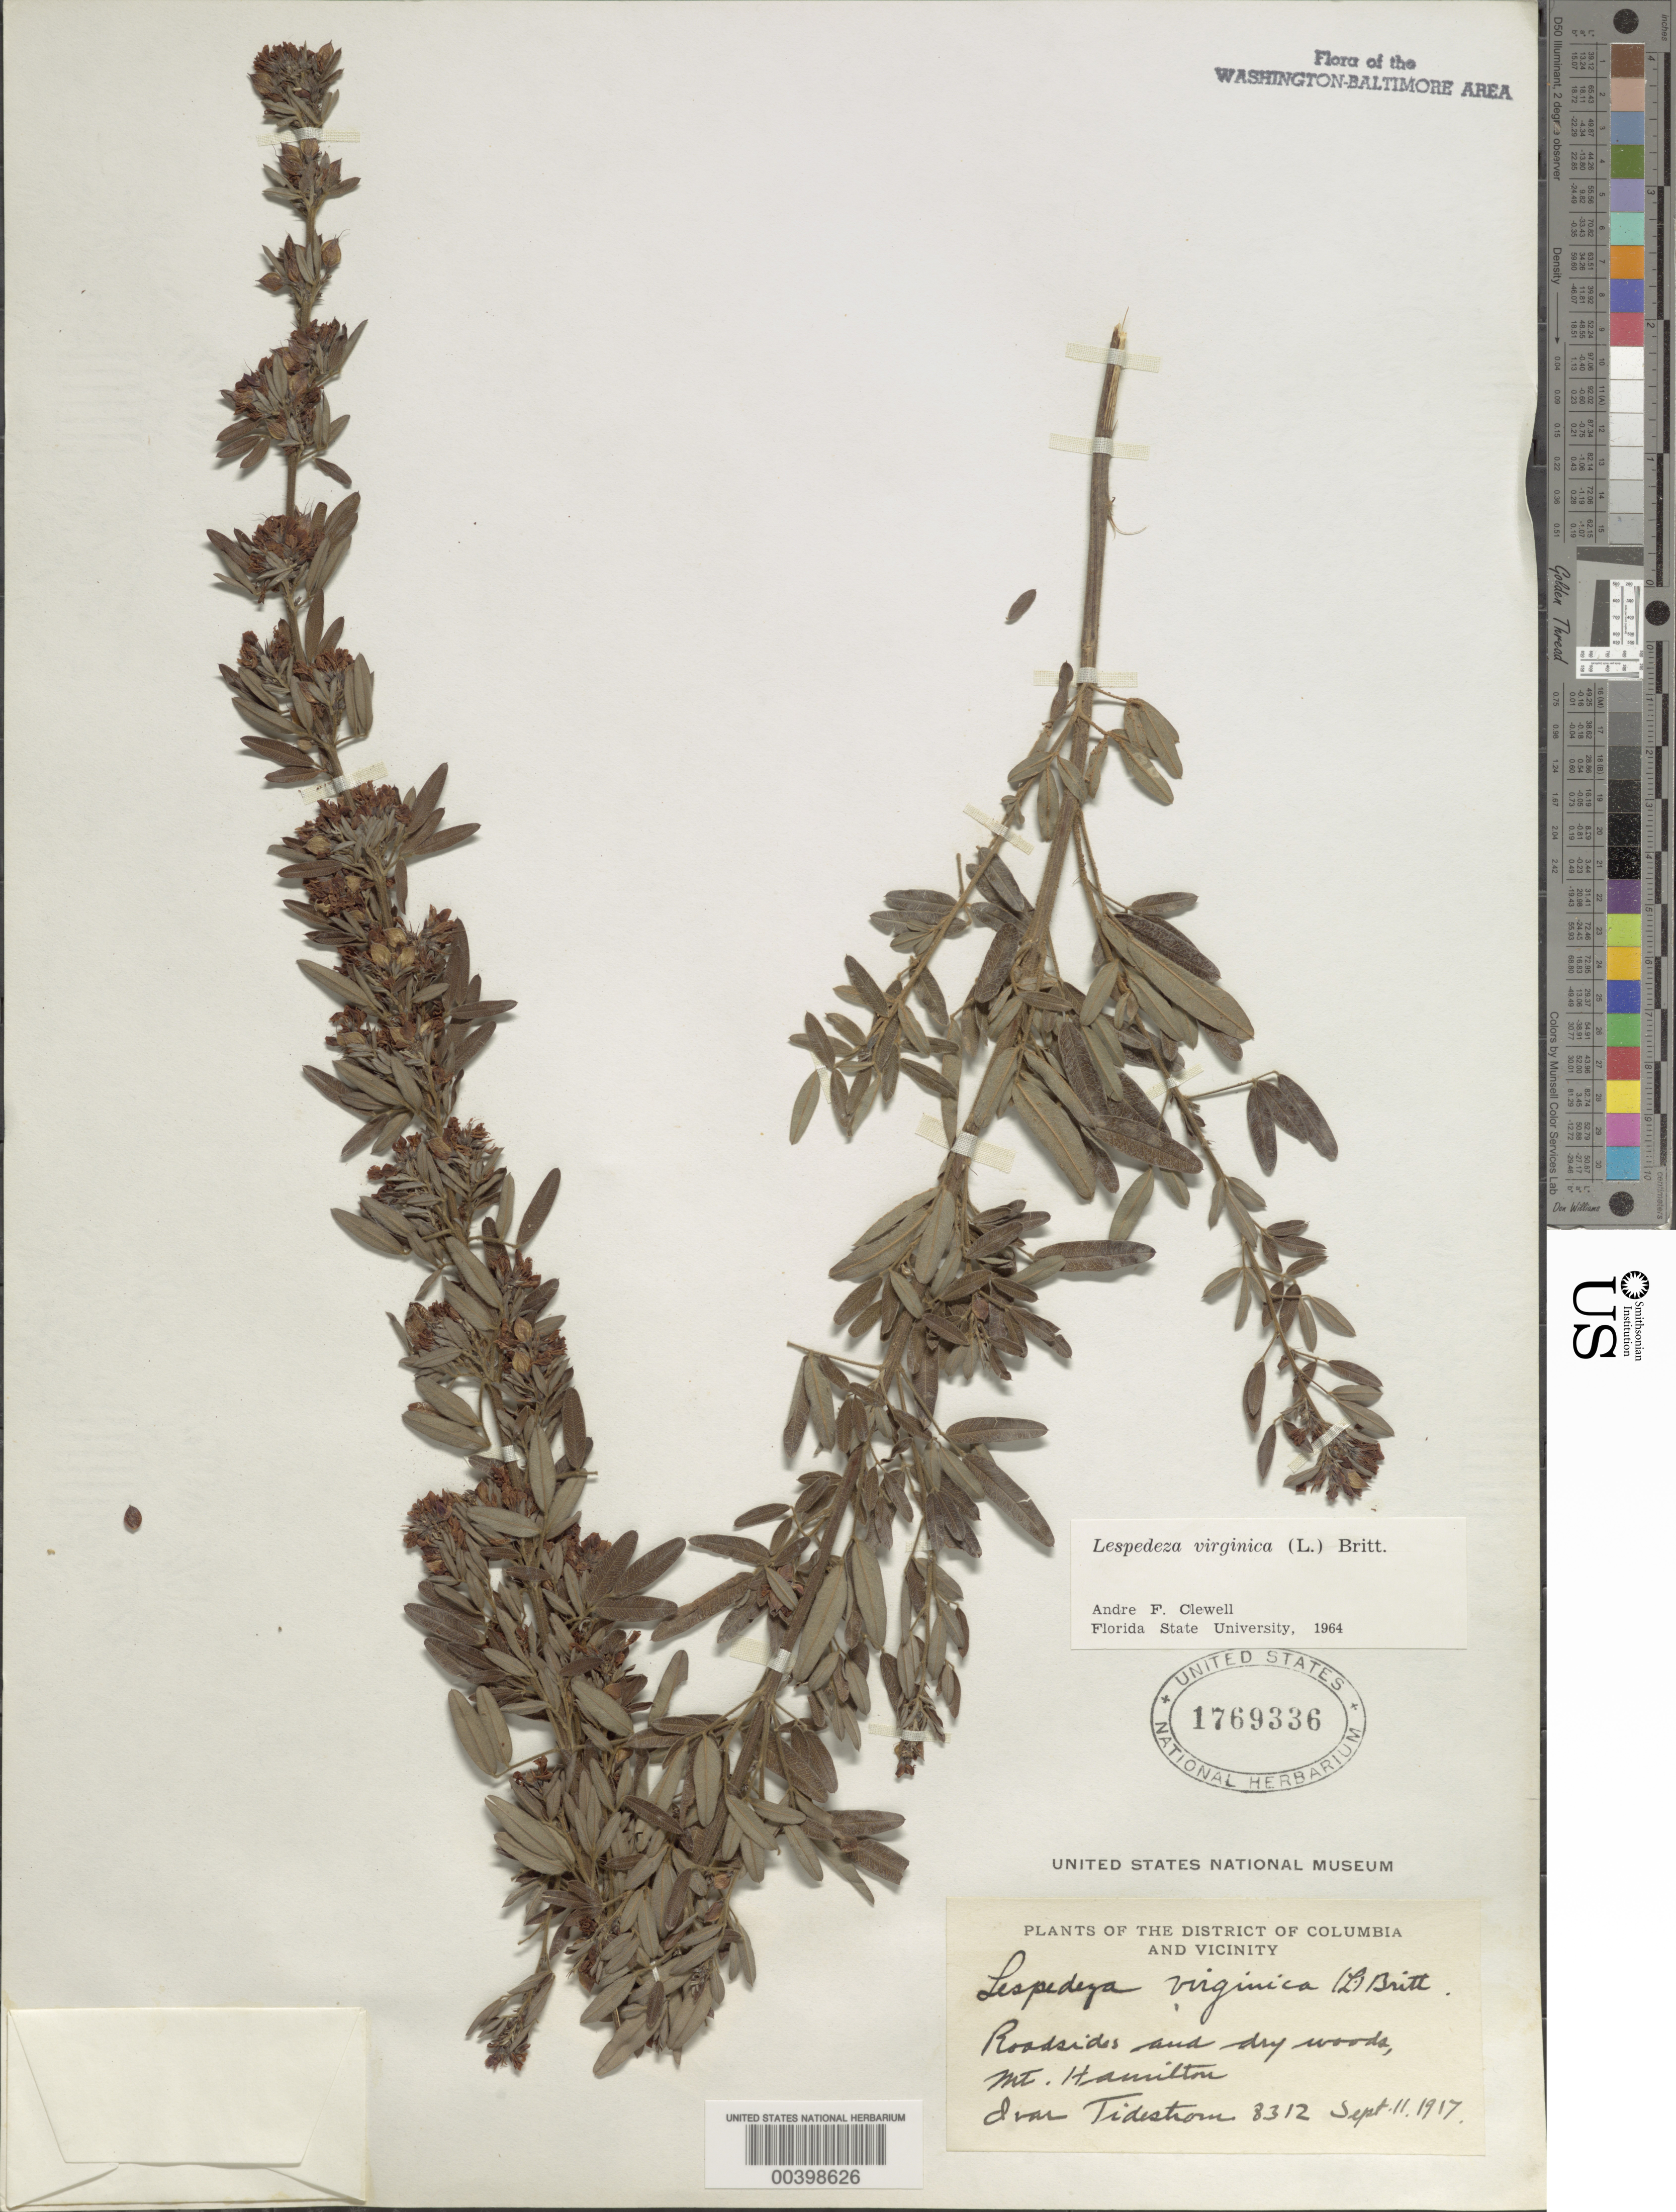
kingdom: Plantae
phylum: Tracheophyta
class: Magnoliopsida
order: Fabales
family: Fabaceae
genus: Lespedeza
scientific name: Lespedeza virginica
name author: (L.) Britton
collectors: I. F. Tidestrom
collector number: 8312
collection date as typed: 11 Sep 1917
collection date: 1917-09-11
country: United States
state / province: District of Columbia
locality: Mount Hamilton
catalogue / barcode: US 1769336